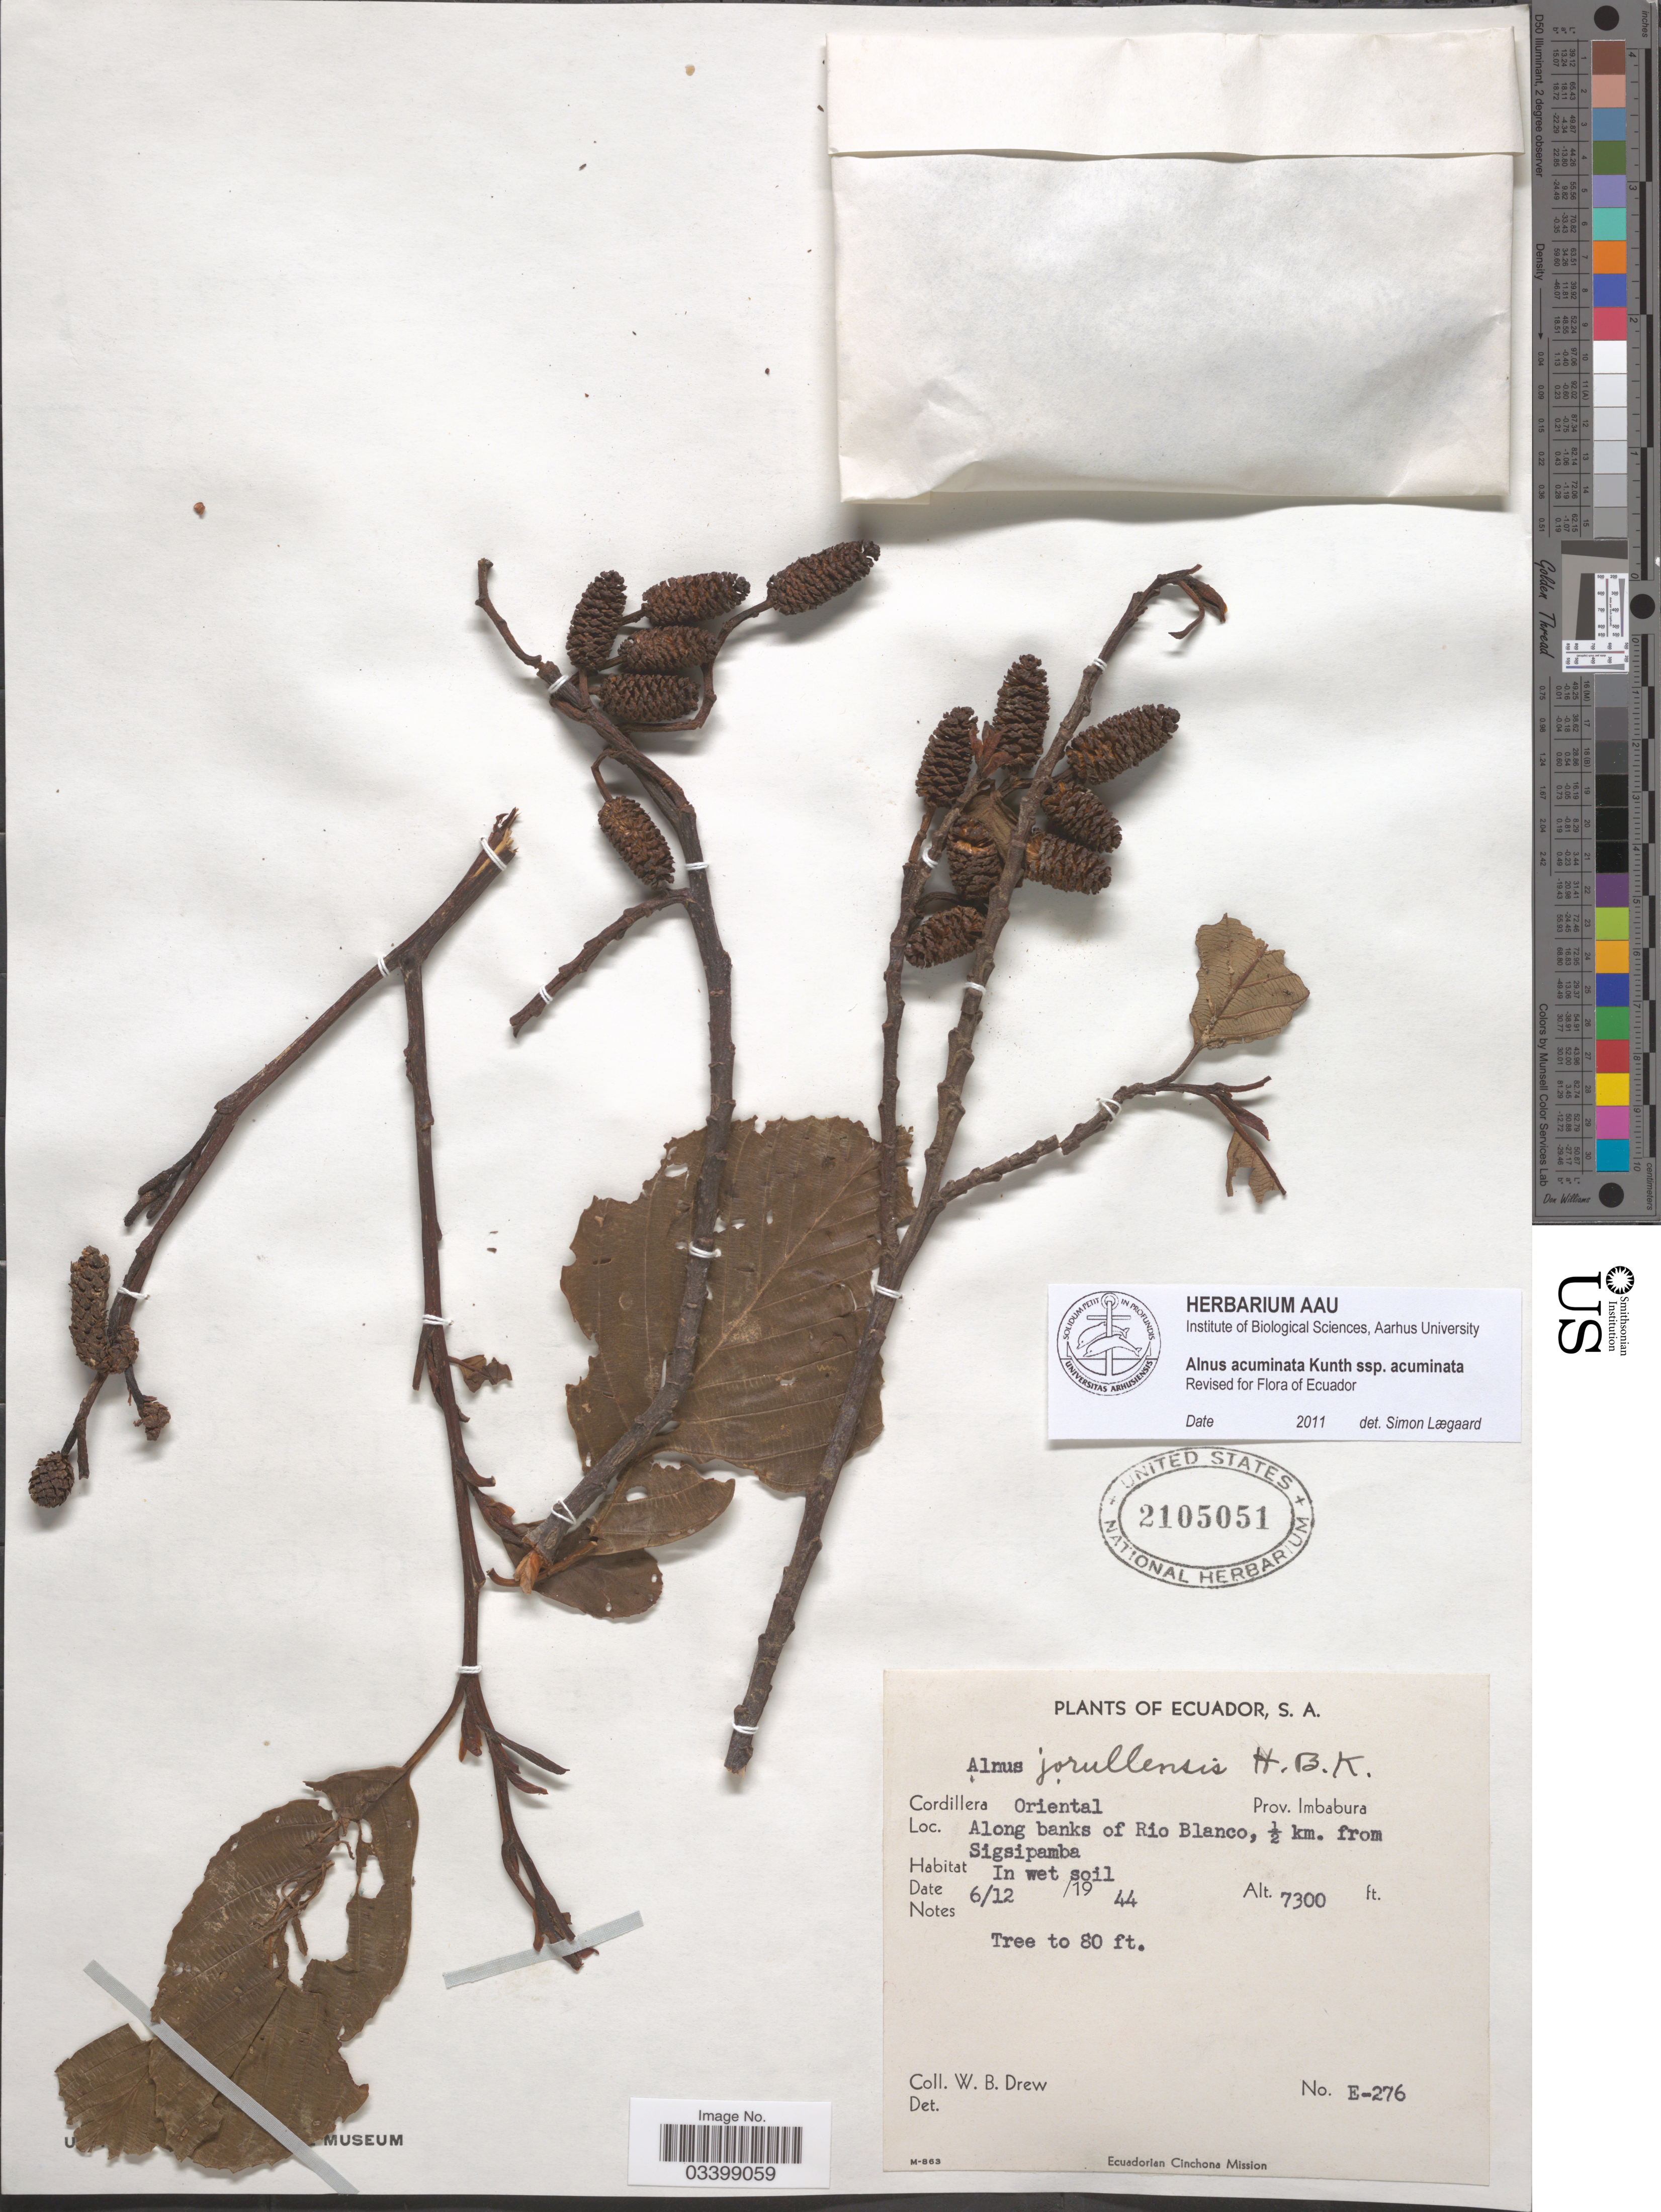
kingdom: Plantae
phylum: Tracheophyta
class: Magnoliopsida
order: Fagales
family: Betulaceae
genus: Alnus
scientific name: Alnus acuminata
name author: Kunth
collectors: W. B. Drew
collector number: E-276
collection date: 1944-12-06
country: Ecuador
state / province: Imbabura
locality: Ecuador, S. A. Cordillera Oriental. Along banks of Río Blanco, ½ km. from Sigsipamba.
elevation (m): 2225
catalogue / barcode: US 2105051